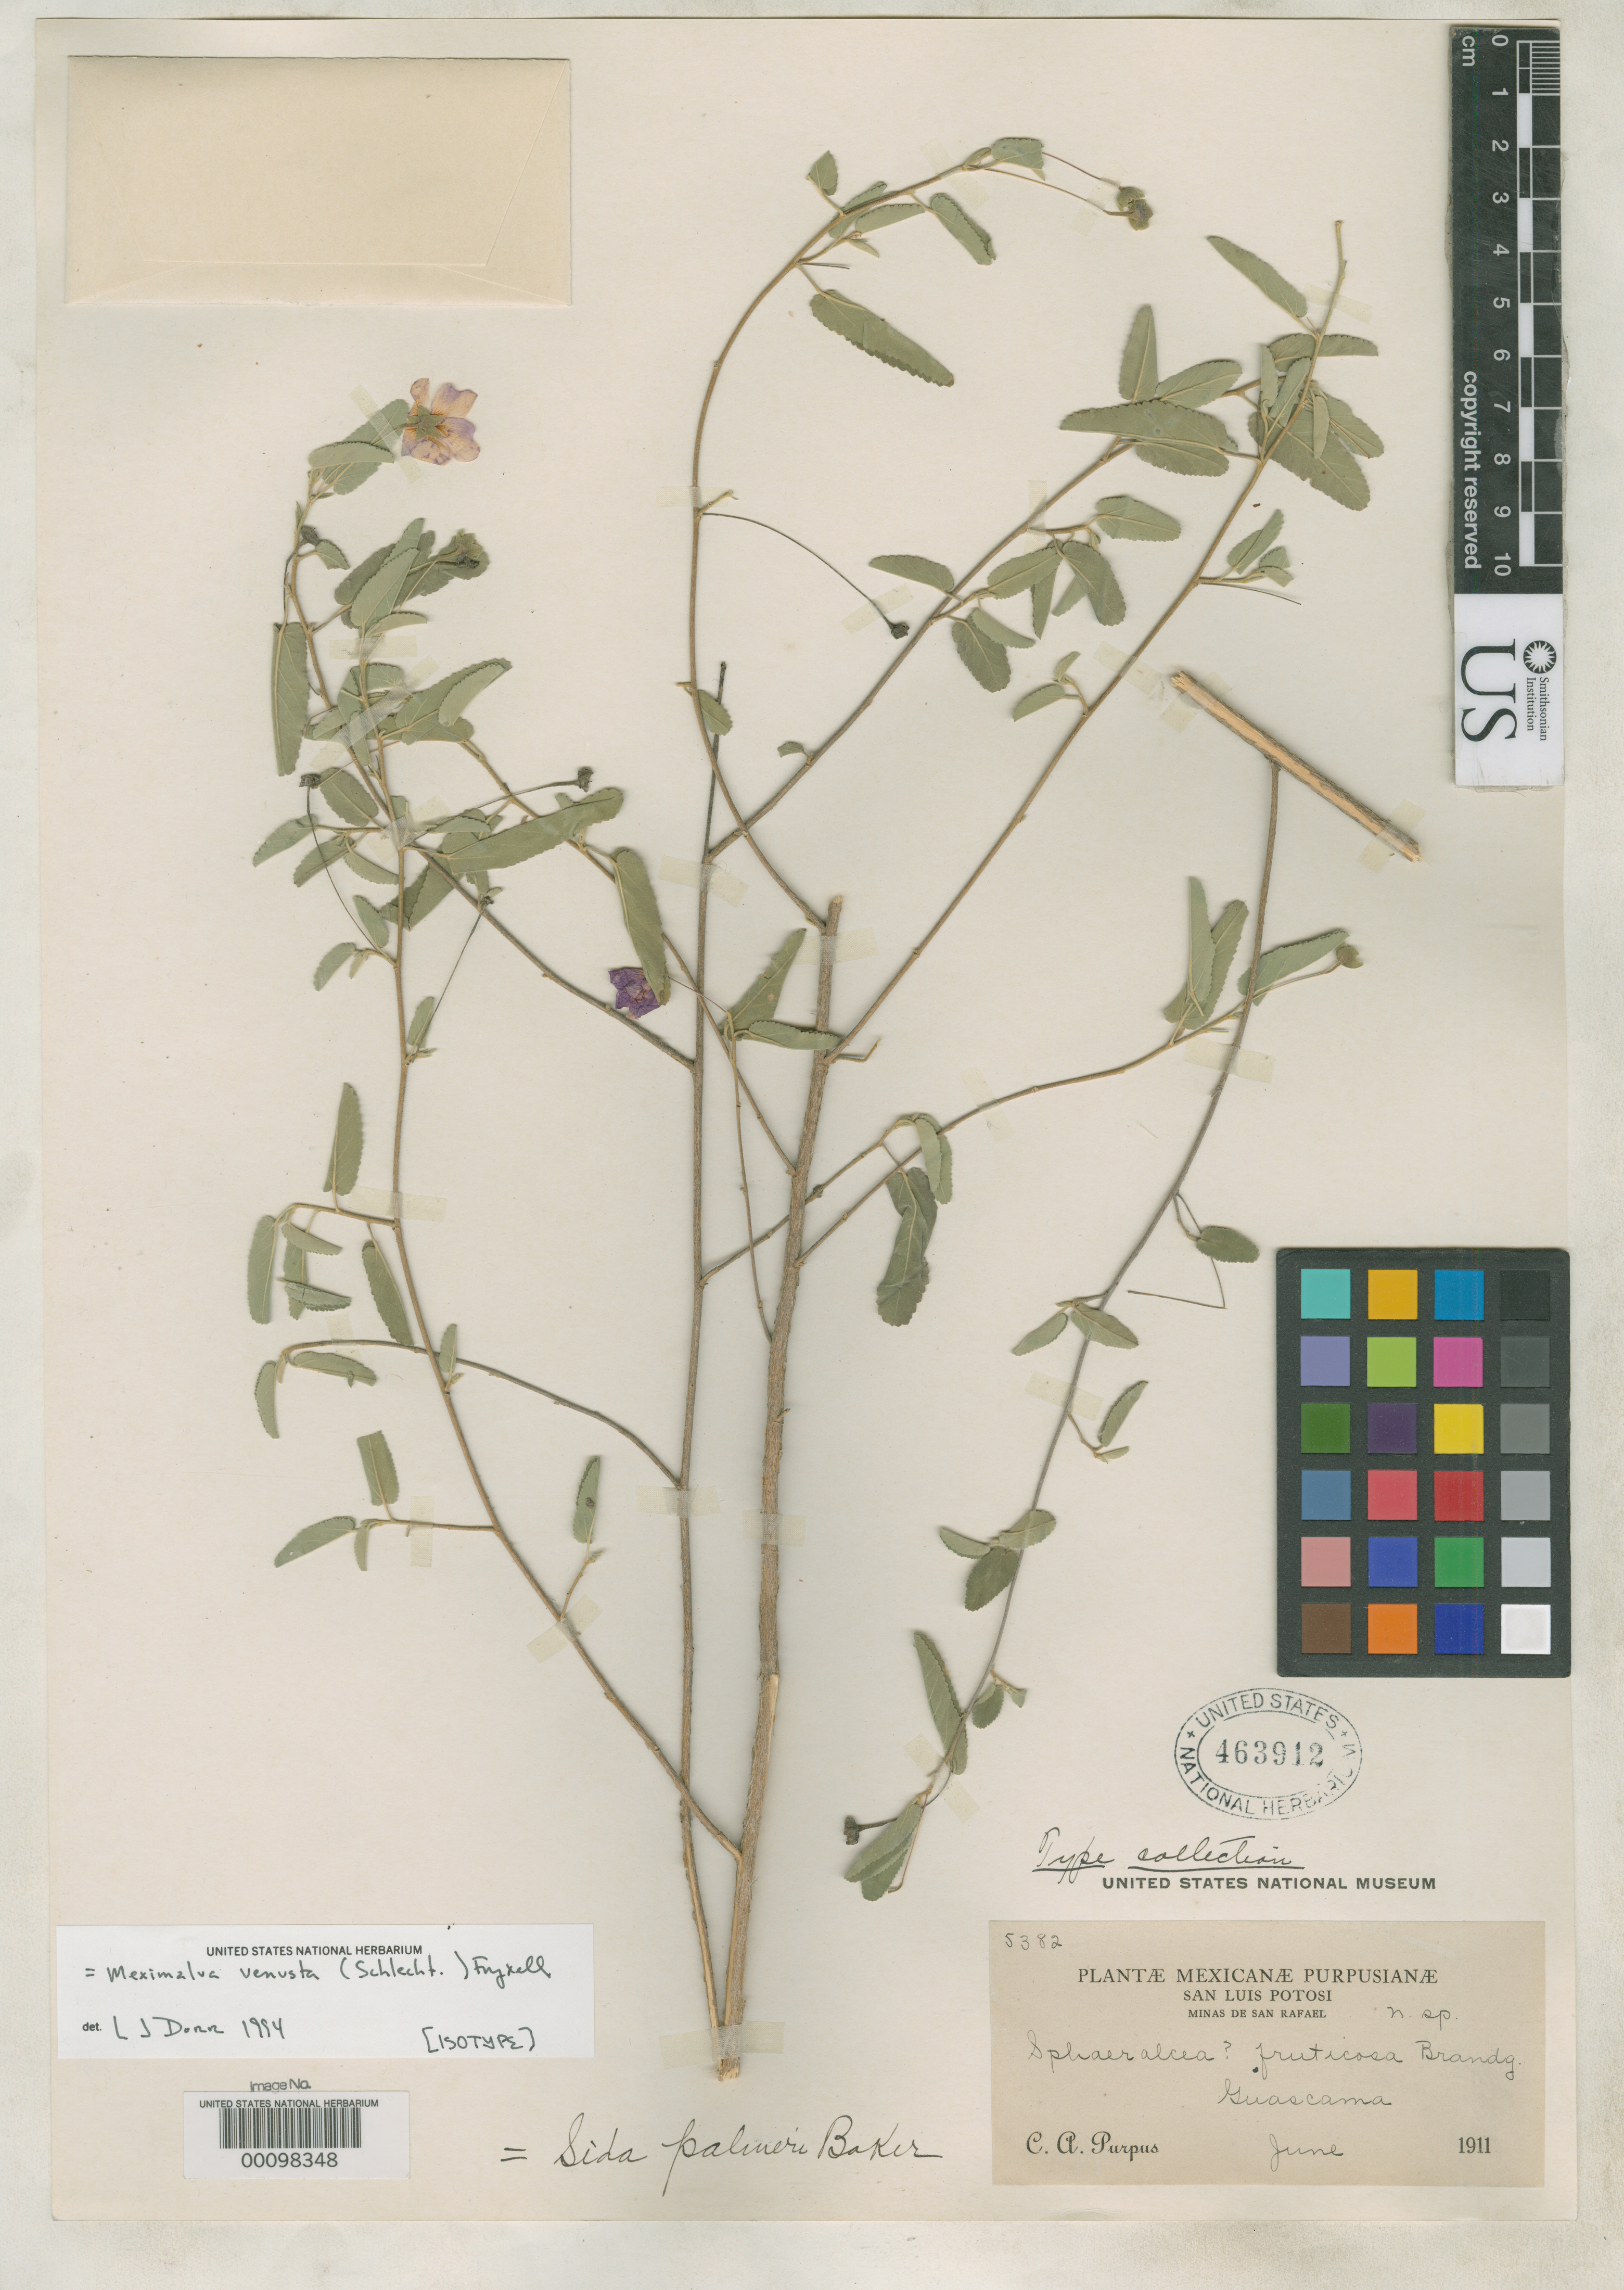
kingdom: Plantae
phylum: Tracheophyta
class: Magnoliopsida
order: Malvales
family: Malvaceae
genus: Sphaeralcea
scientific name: Sphaeralcea fruticosa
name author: Brandegee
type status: Isotype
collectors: C. A. Purpus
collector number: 5382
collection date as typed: Jun 1911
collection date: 1911-06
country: Mexico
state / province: San Luis Potosi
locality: Near Minas de San Rafael.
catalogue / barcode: US 463912